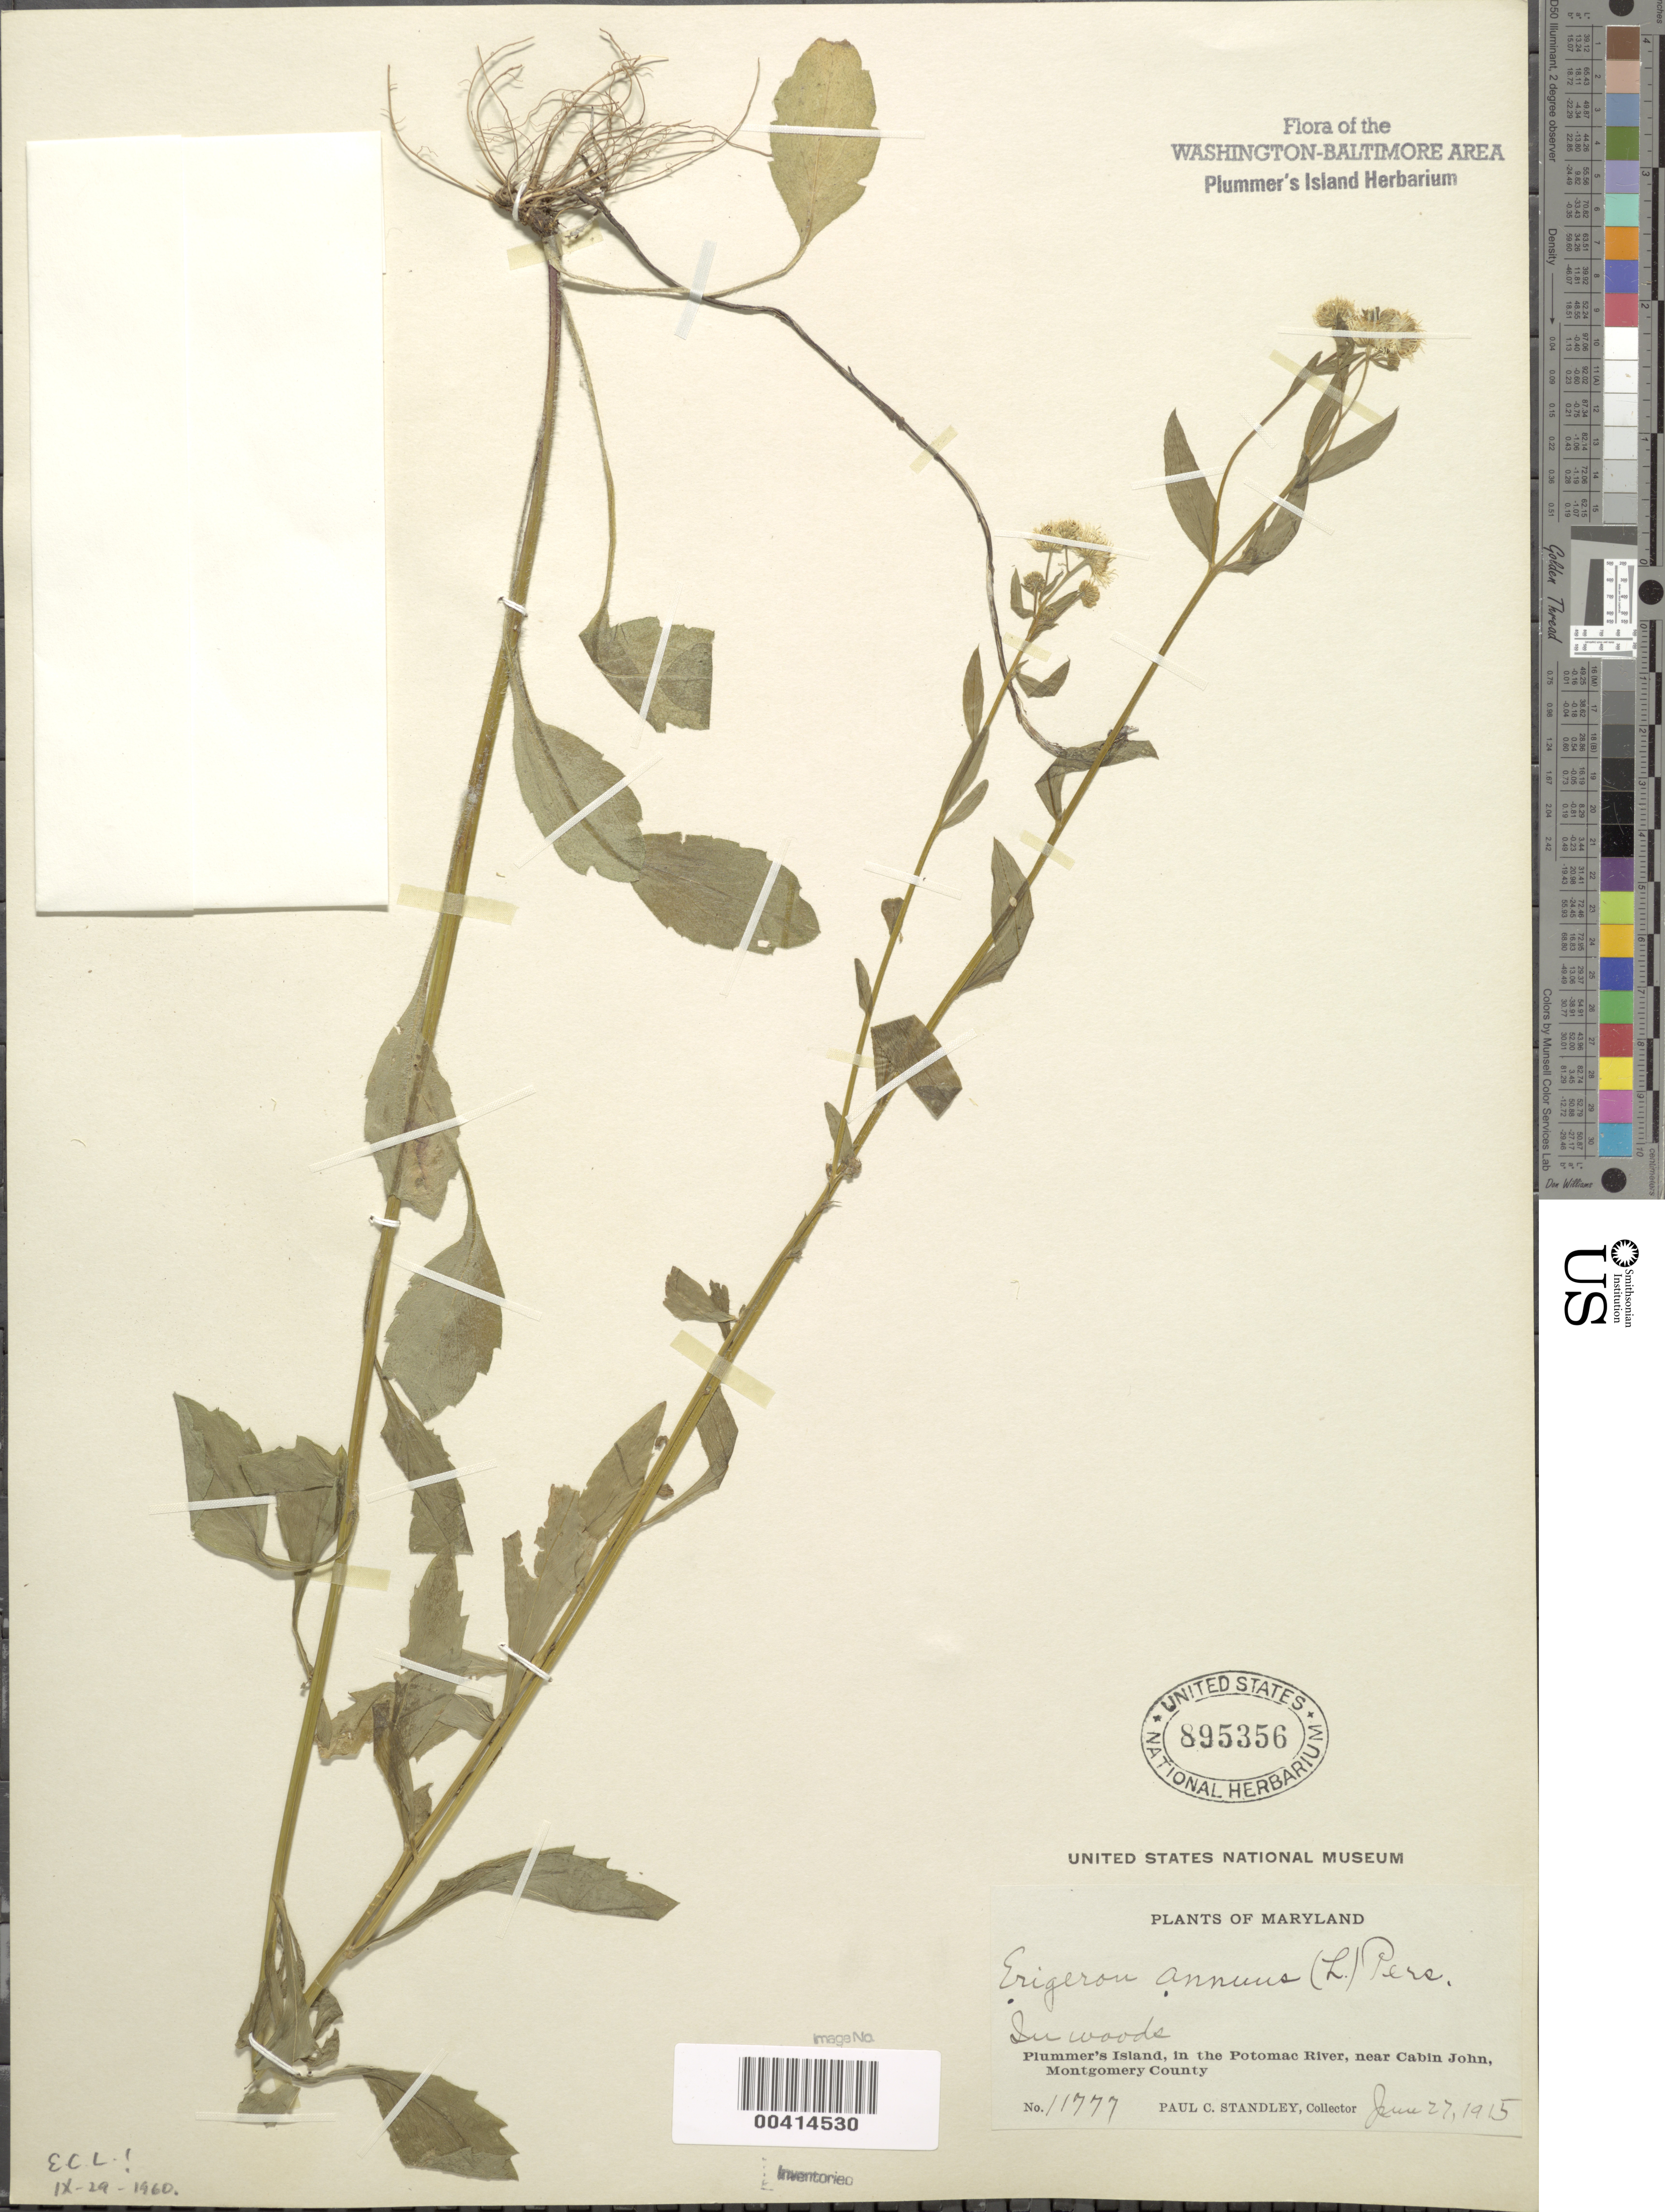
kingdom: Plantae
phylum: Tracheophyta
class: Magnoliopsida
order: Asterales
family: Asteraceae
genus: Erigeron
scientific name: Erigeron annuus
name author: (L.) Pers.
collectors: P. C. Standley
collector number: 11777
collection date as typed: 27 Jun 1913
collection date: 1913-06-27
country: United States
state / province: Maryland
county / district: Montgomery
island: Plummers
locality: Plummer's Island C. & O. Canal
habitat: In woods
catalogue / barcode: US 895356